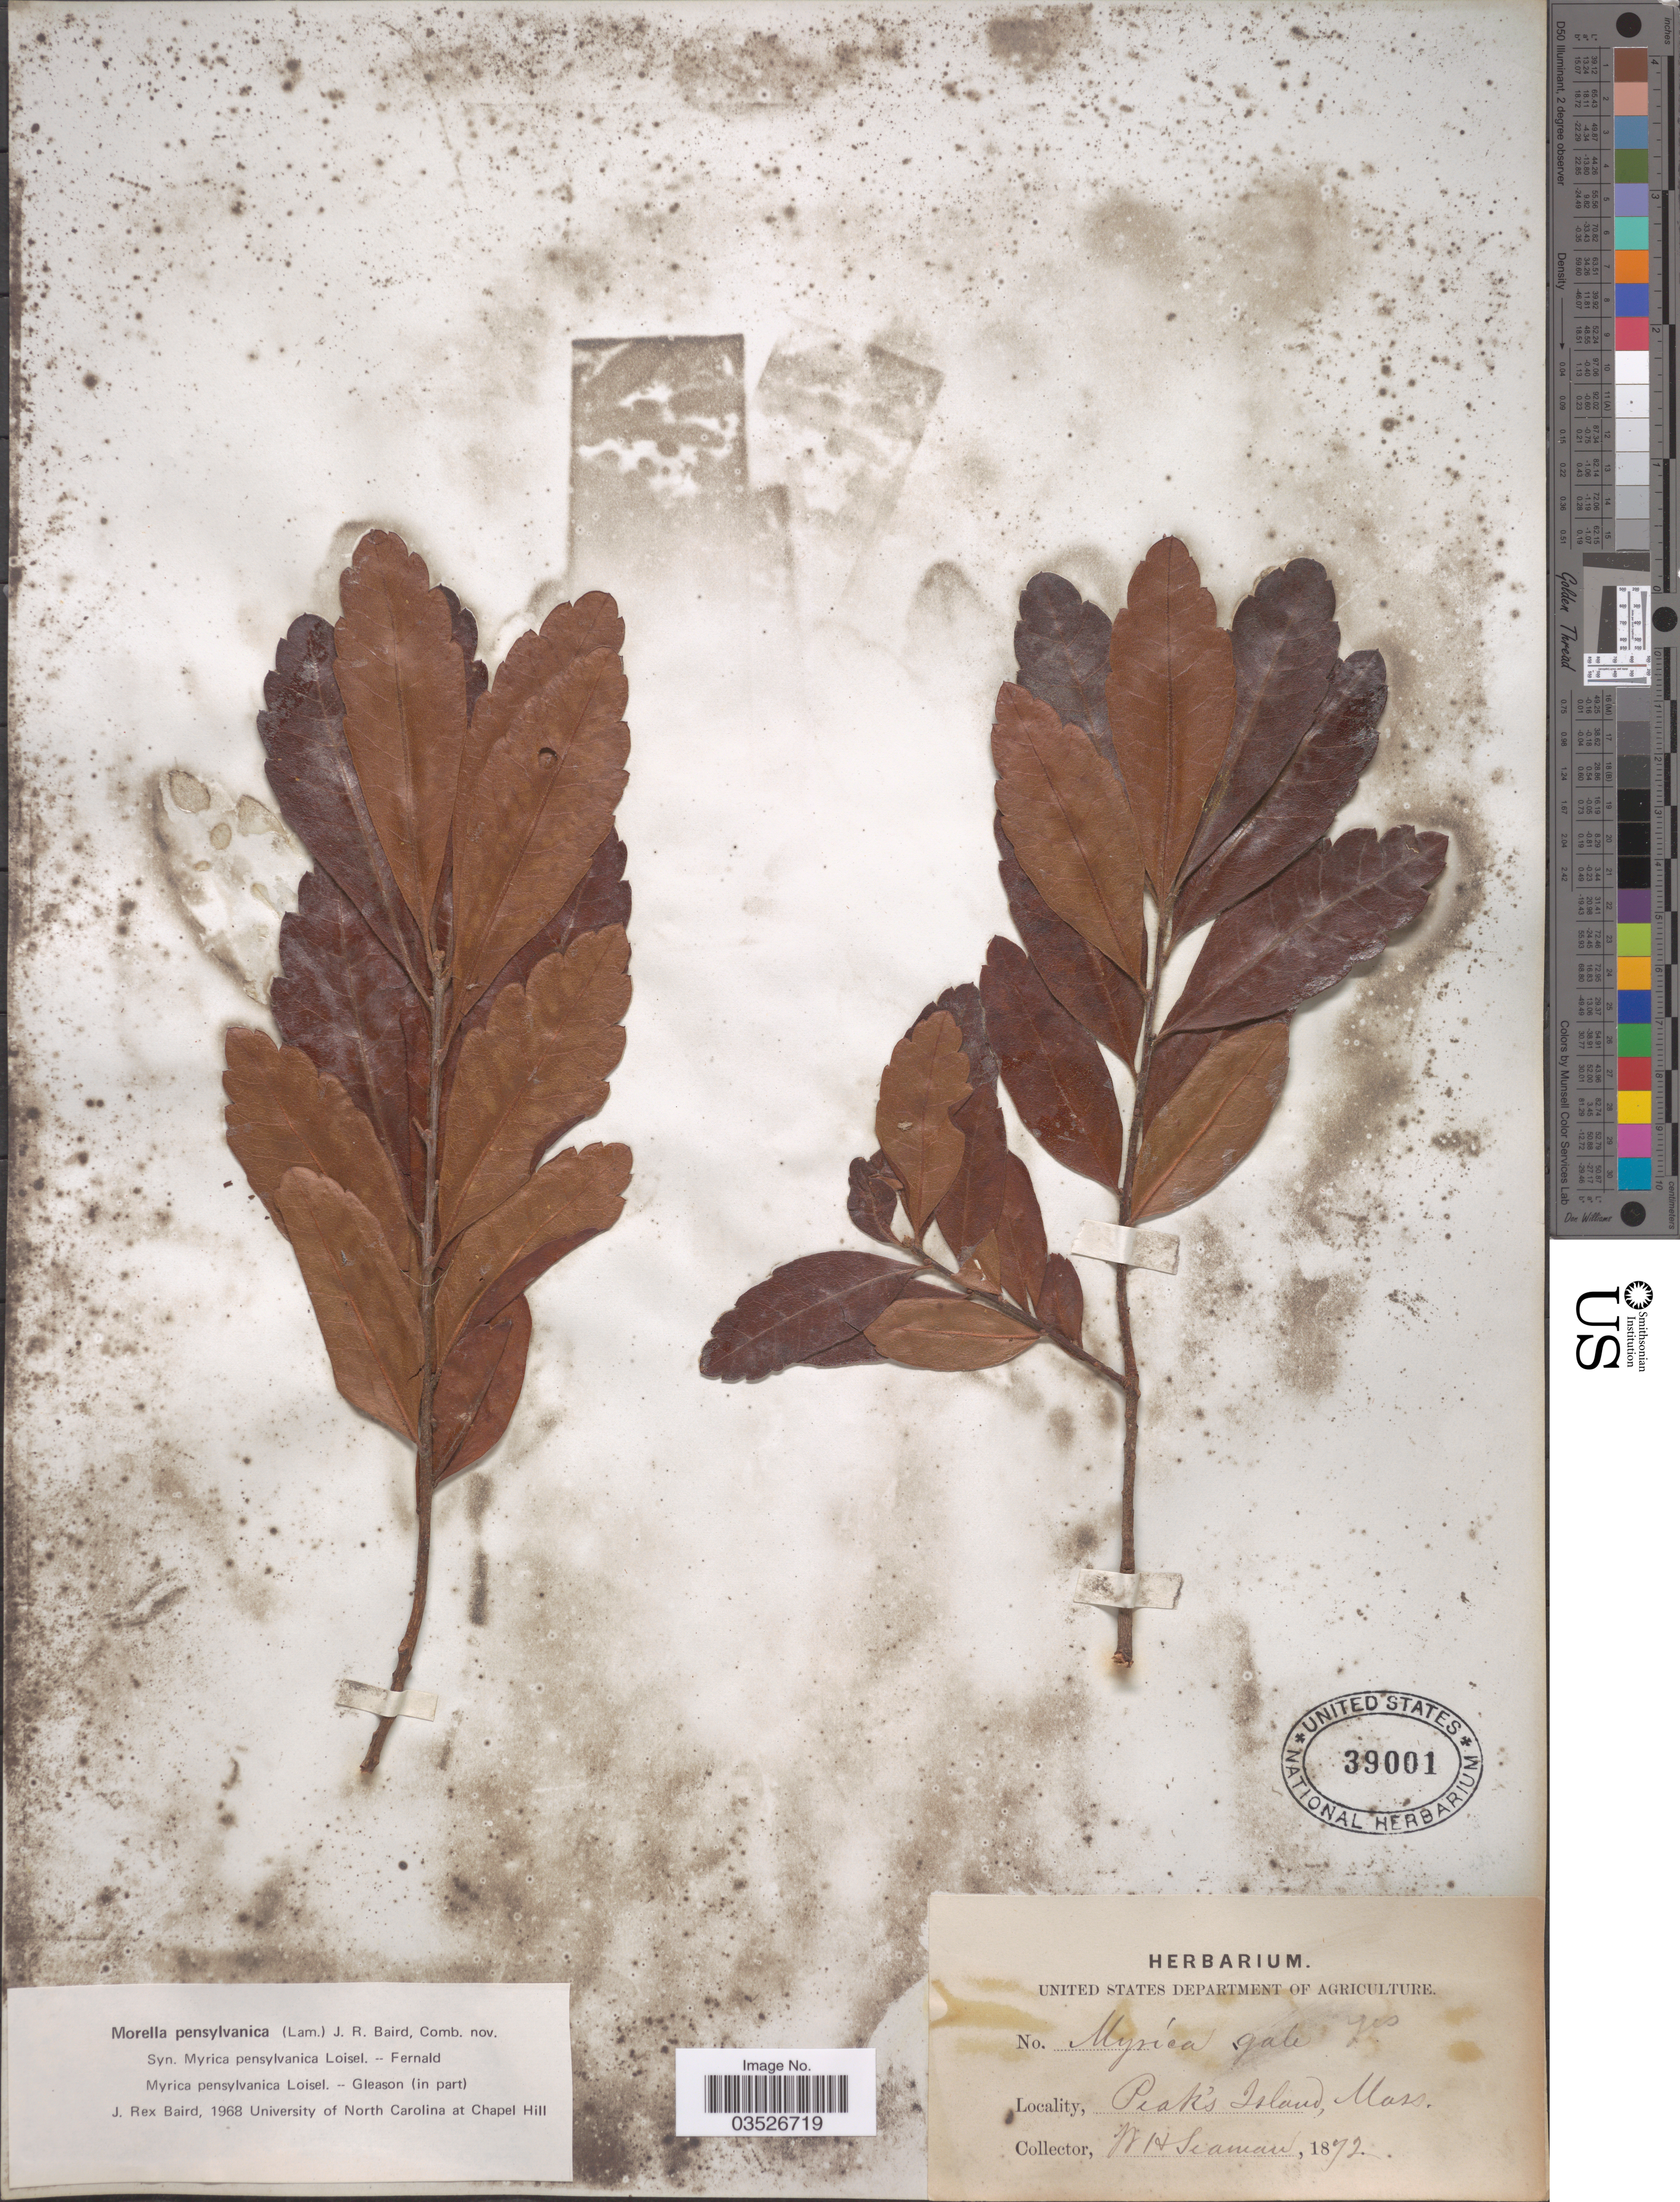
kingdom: Plantae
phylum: Tracheophyta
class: Magnoliopsida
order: Fagales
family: Myricaceae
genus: Morella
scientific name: Morella pensylvanica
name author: (Mirb.) Kartesz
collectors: W. Seaman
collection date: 1872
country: United States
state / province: Massachusetts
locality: Peak's Island.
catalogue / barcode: US 39001